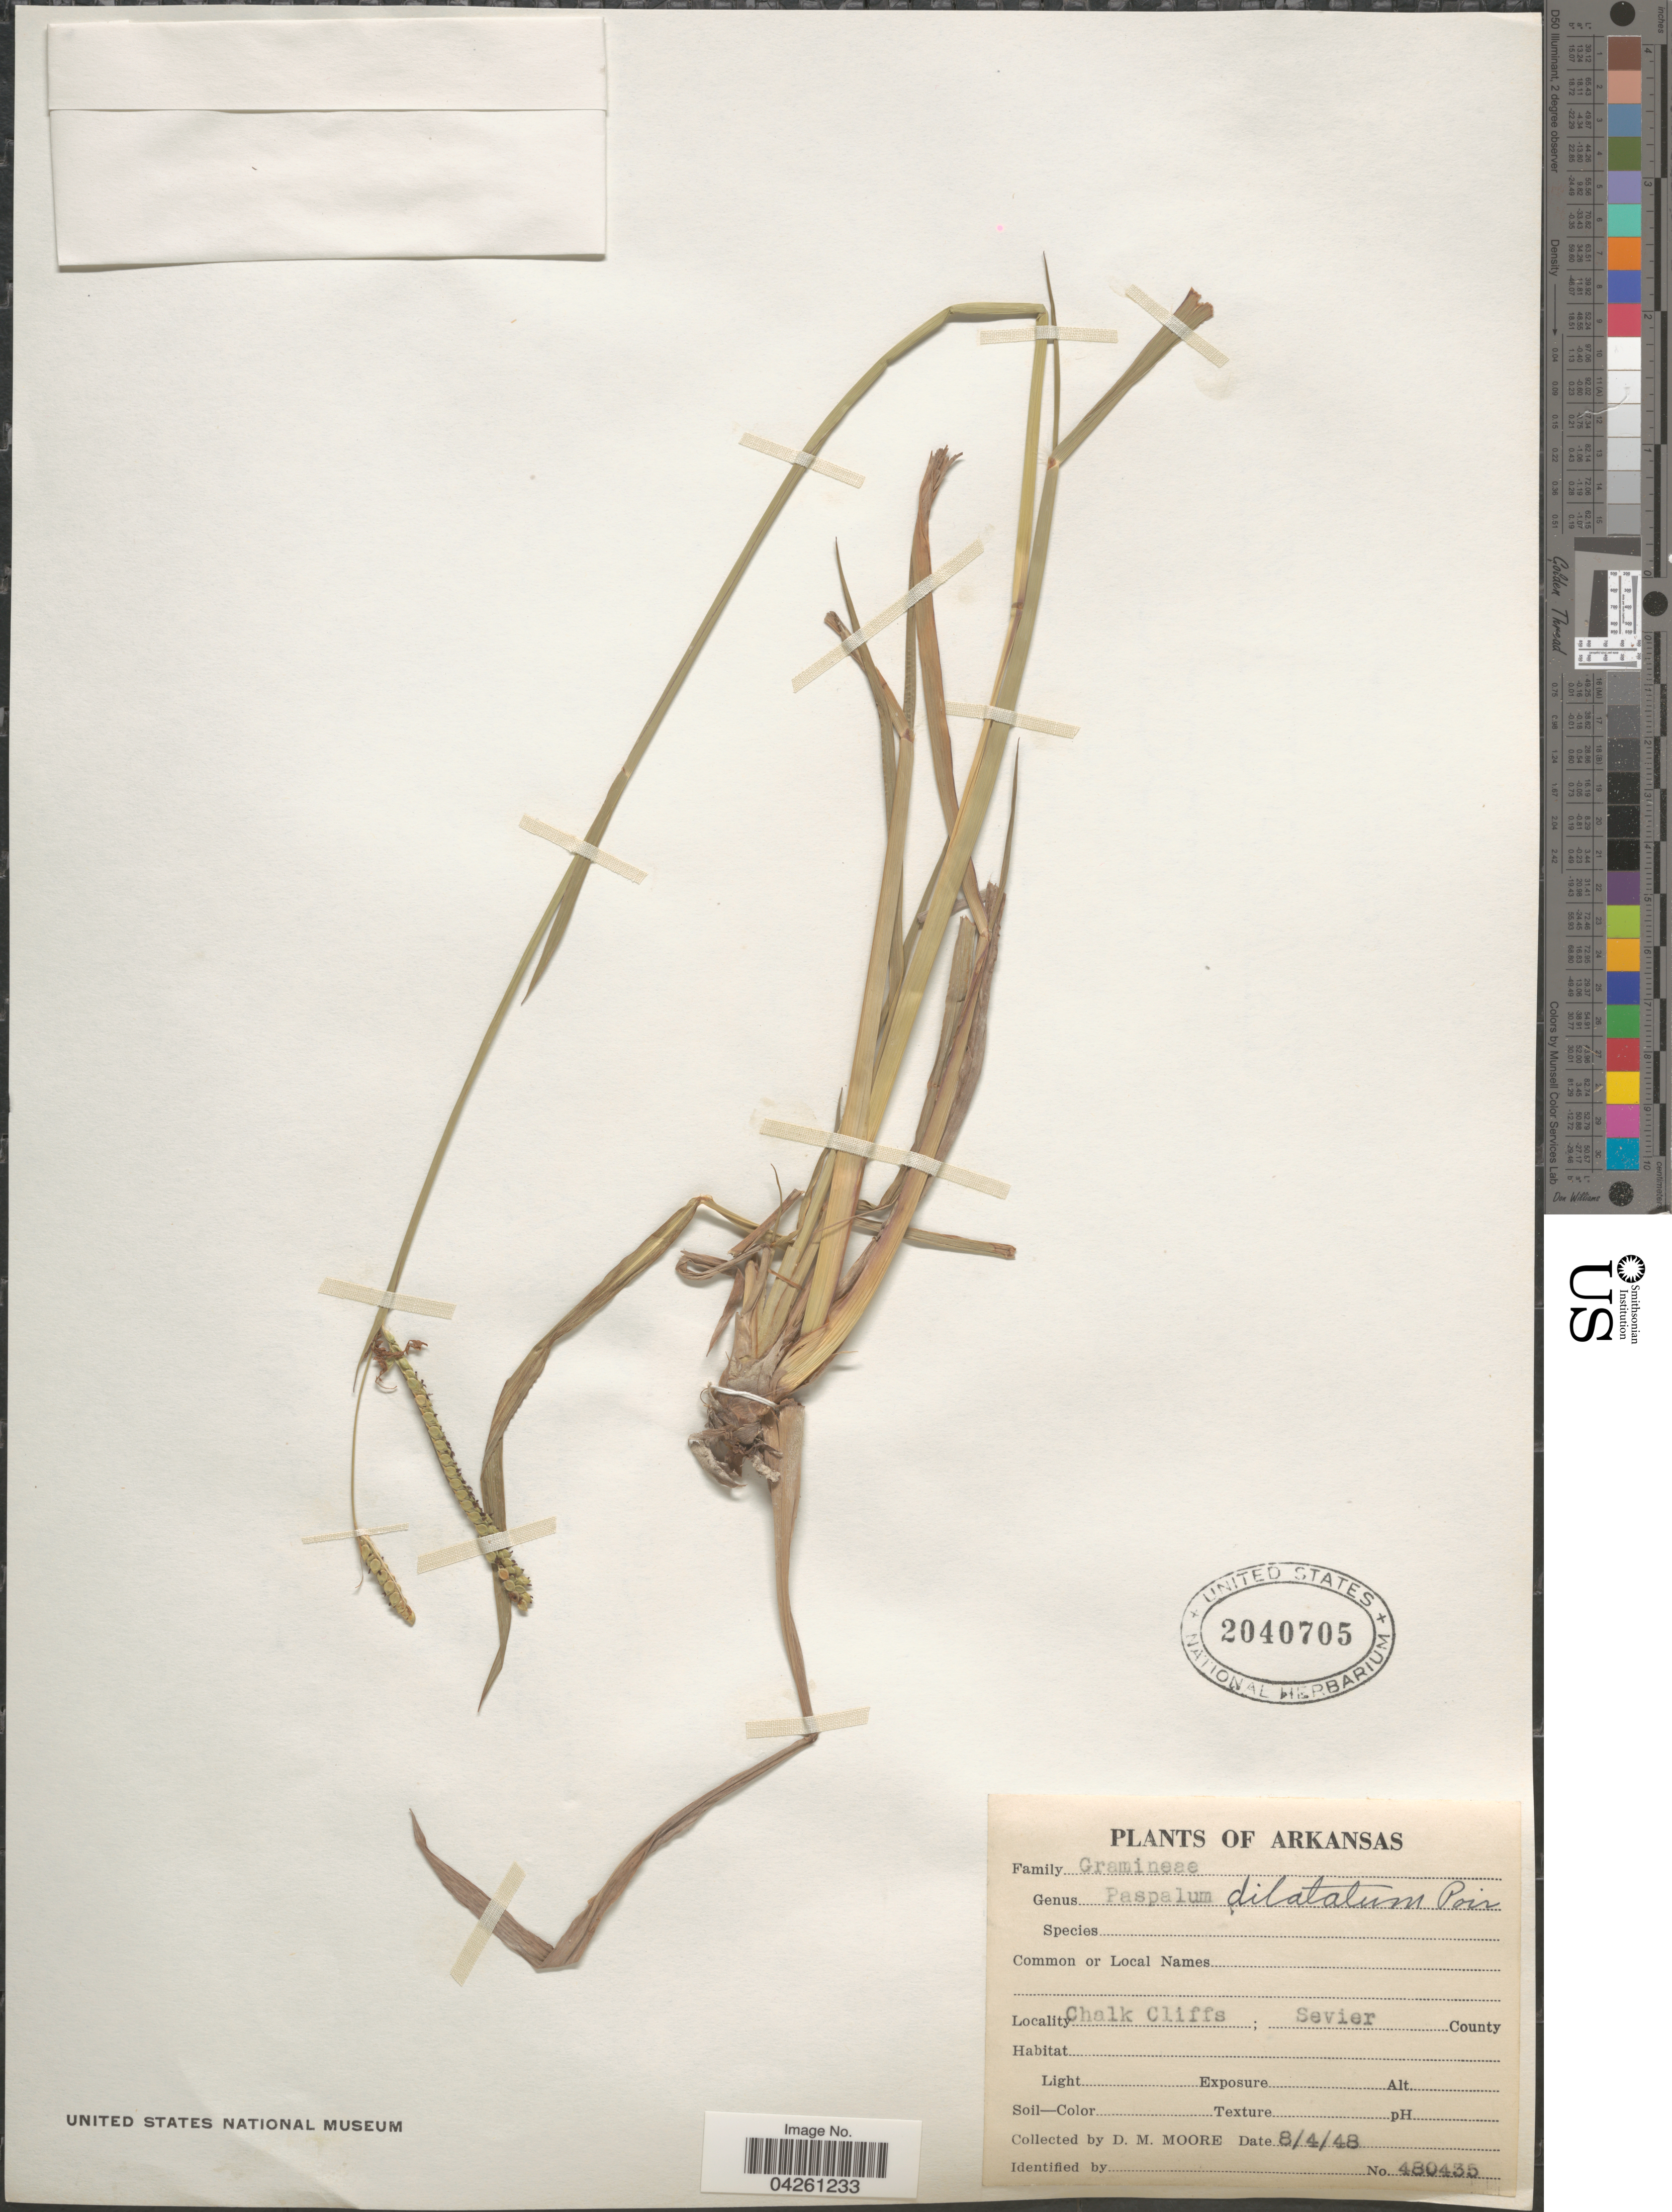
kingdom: Plantae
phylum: Tracheophyta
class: Liliopsida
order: Poales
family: Poaceae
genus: Paspalum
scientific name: Paspalum dilatatum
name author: Poir.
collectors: D. Moore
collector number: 480435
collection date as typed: Transcribed d/m/y: 4/8/48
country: United States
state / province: Arkansas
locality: Chalk Cliffs; Sevier County.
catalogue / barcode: US 2040705